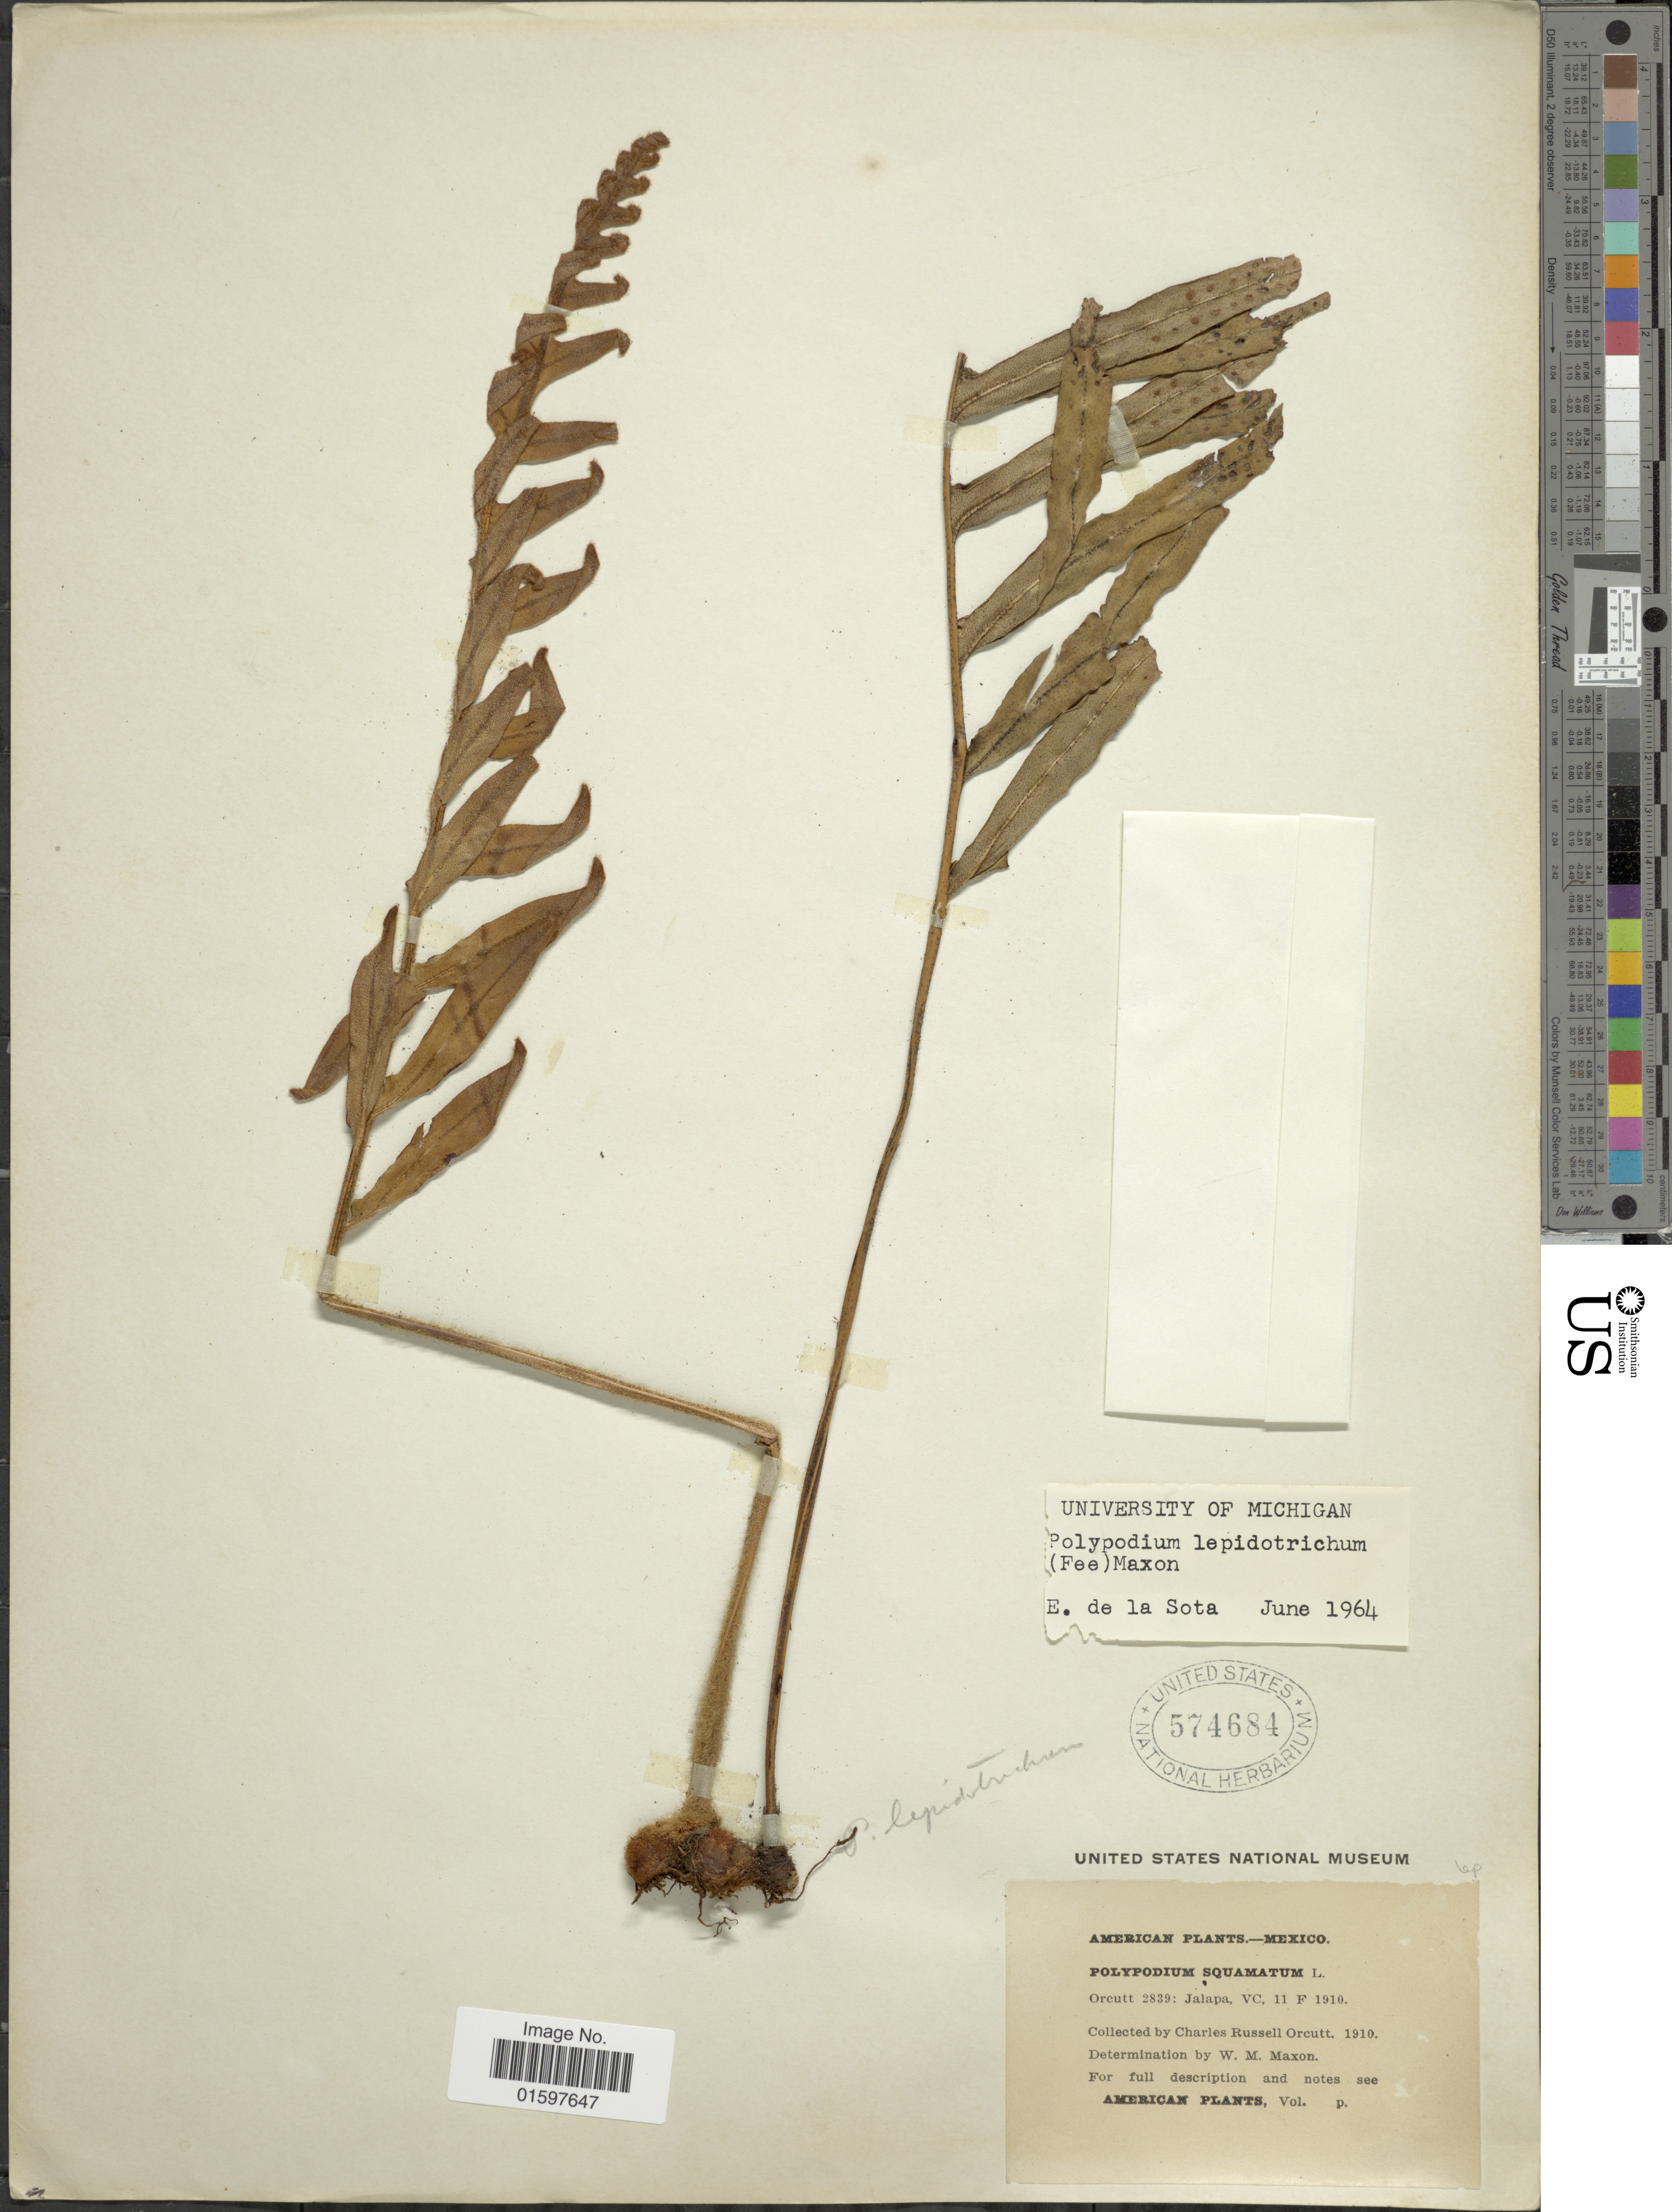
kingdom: Plantae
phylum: Tracheophyta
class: Polypodiopsida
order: Polypodiales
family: Polypodiaceae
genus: Pleopeltis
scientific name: Pleopeltis lepidotricha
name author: (Fée) A.R. Sm. & Tejero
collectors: C. R. Orcutt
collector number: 2839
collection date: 1910-02-11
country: Mexico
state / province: Veracruz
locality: Jalapa, VC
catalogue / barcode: US 574684